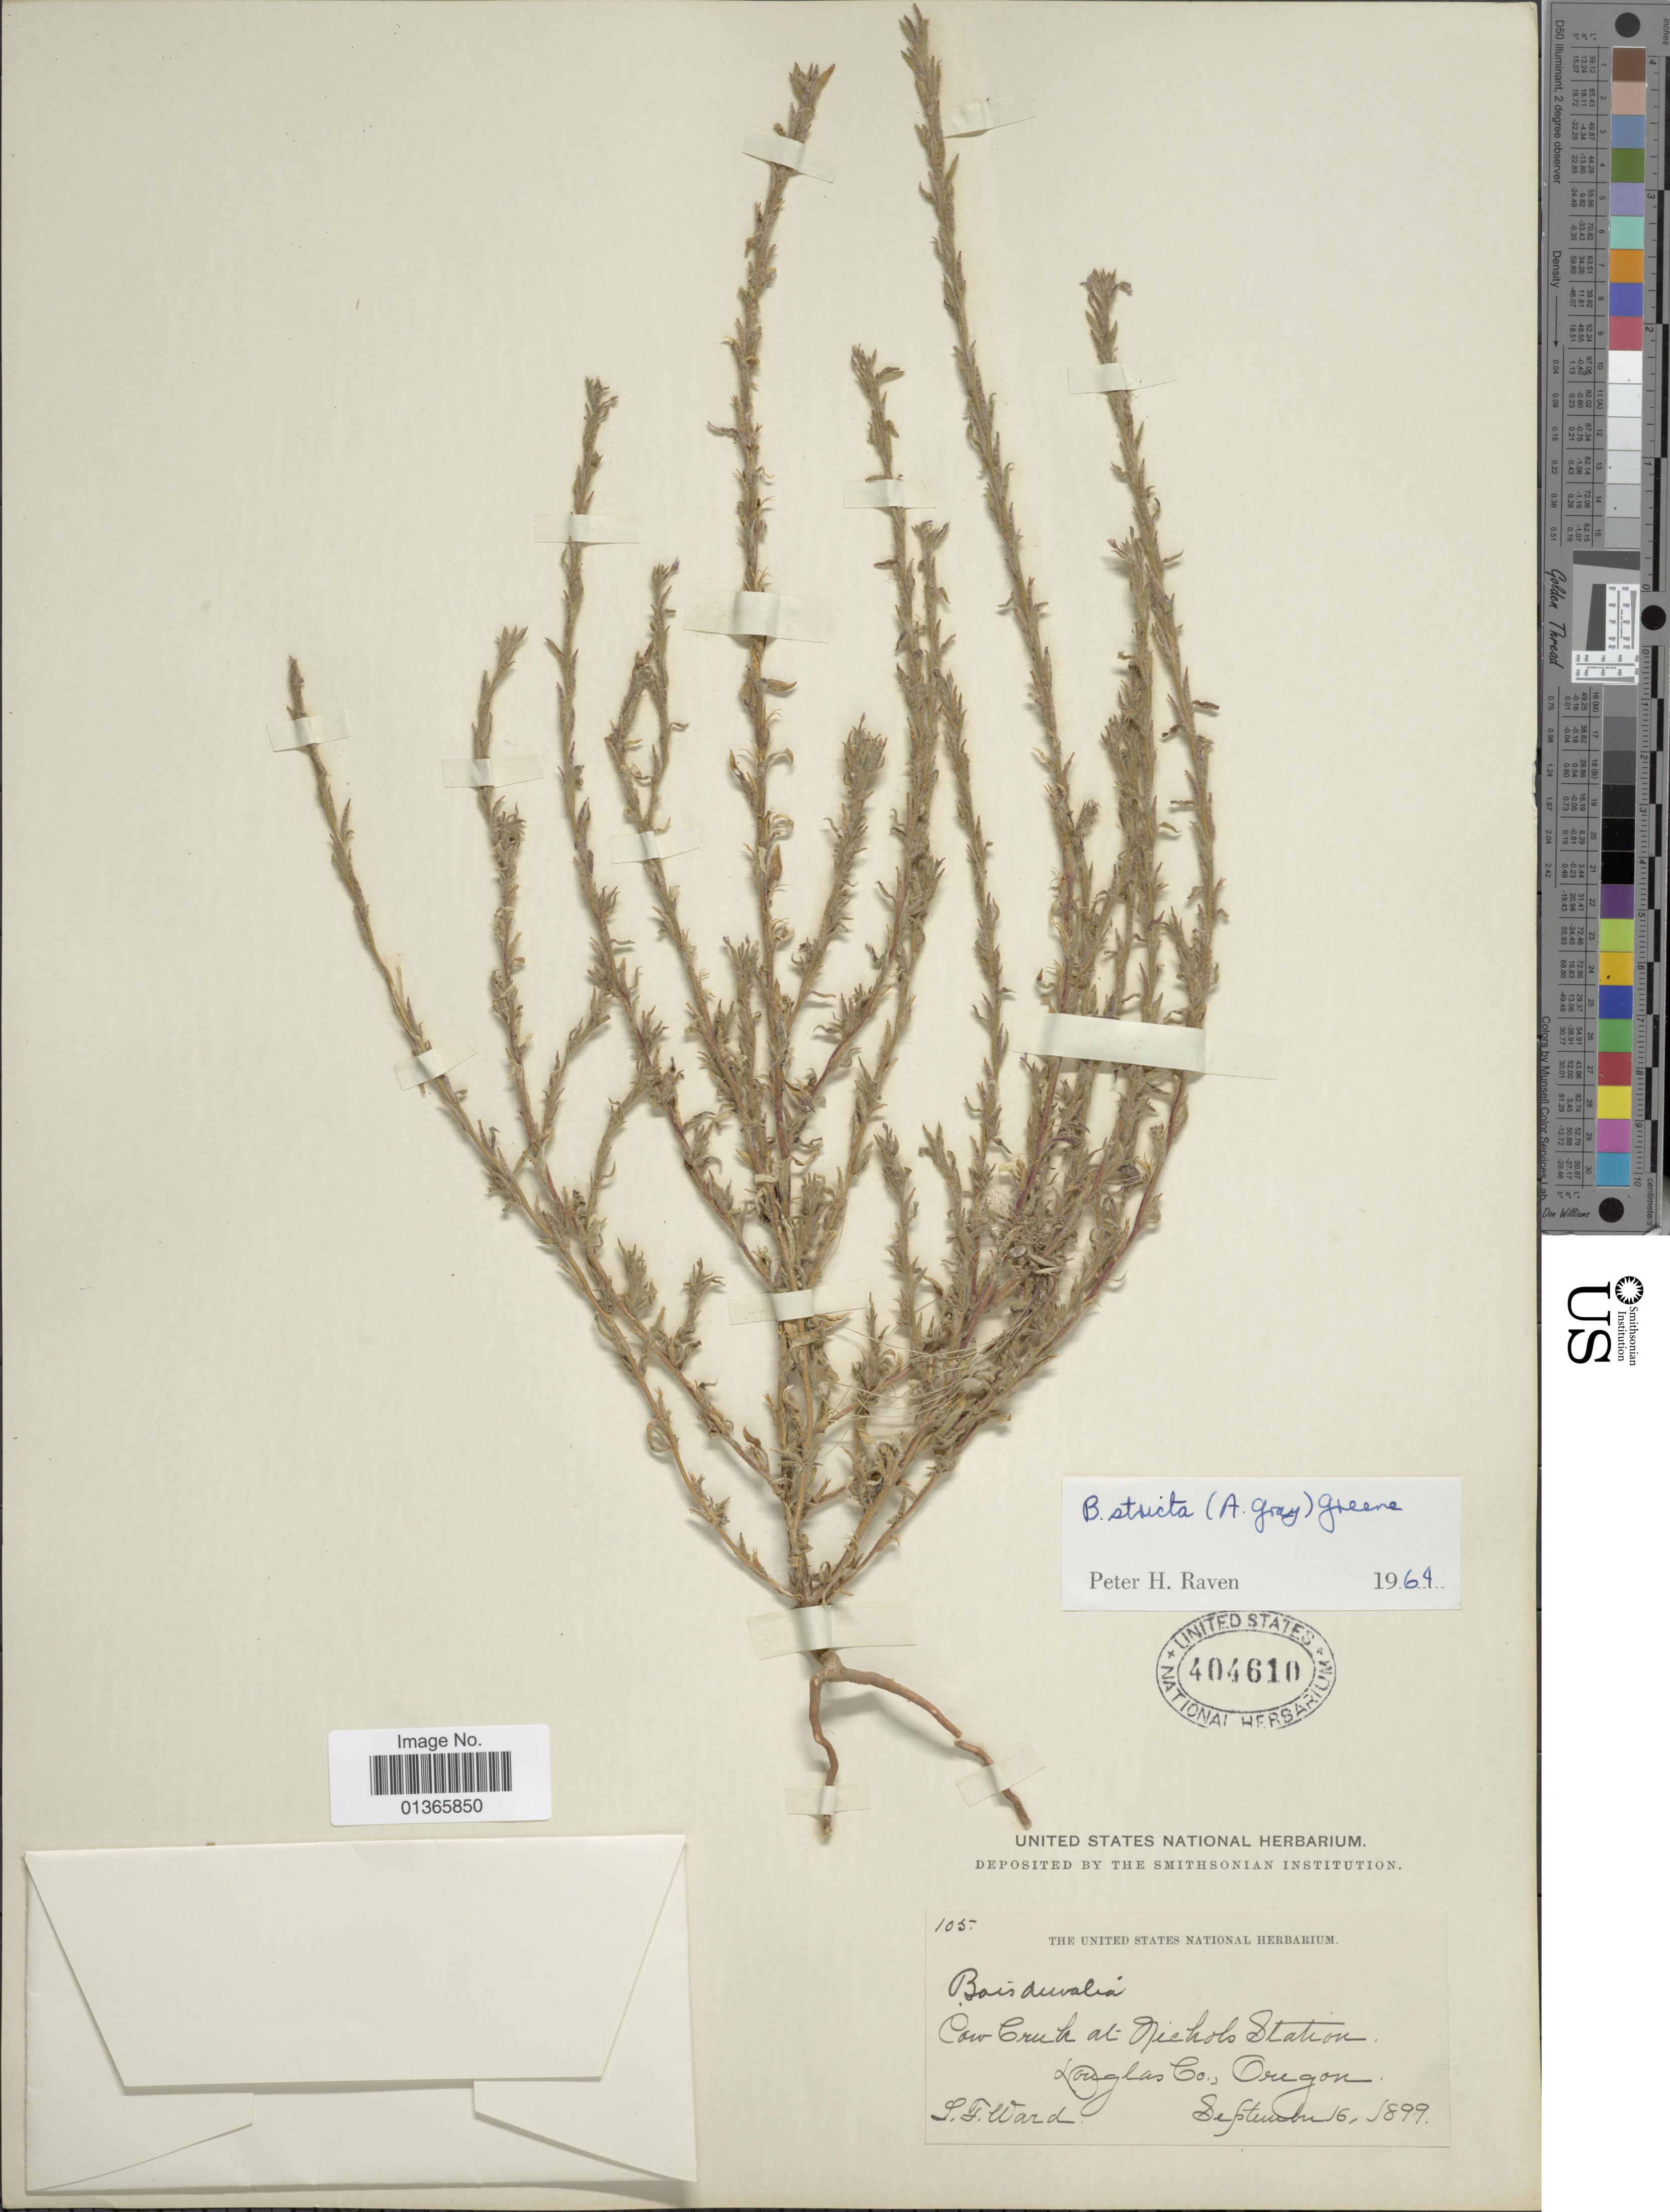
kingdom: Plantae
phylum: Tracheophyta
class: Magnoliopsida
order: Myrtales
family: Onagraceae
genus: Epilobium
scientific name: Epilobium torreyi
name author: (S. Watson) Hoch & P.H. Raven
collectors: L. Ward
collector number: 105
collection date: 1899-09-16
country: United States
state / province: Oregon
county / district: Douglas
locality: Cow Creek at Nichols Station. Douglas Co.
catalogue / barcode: US 404610